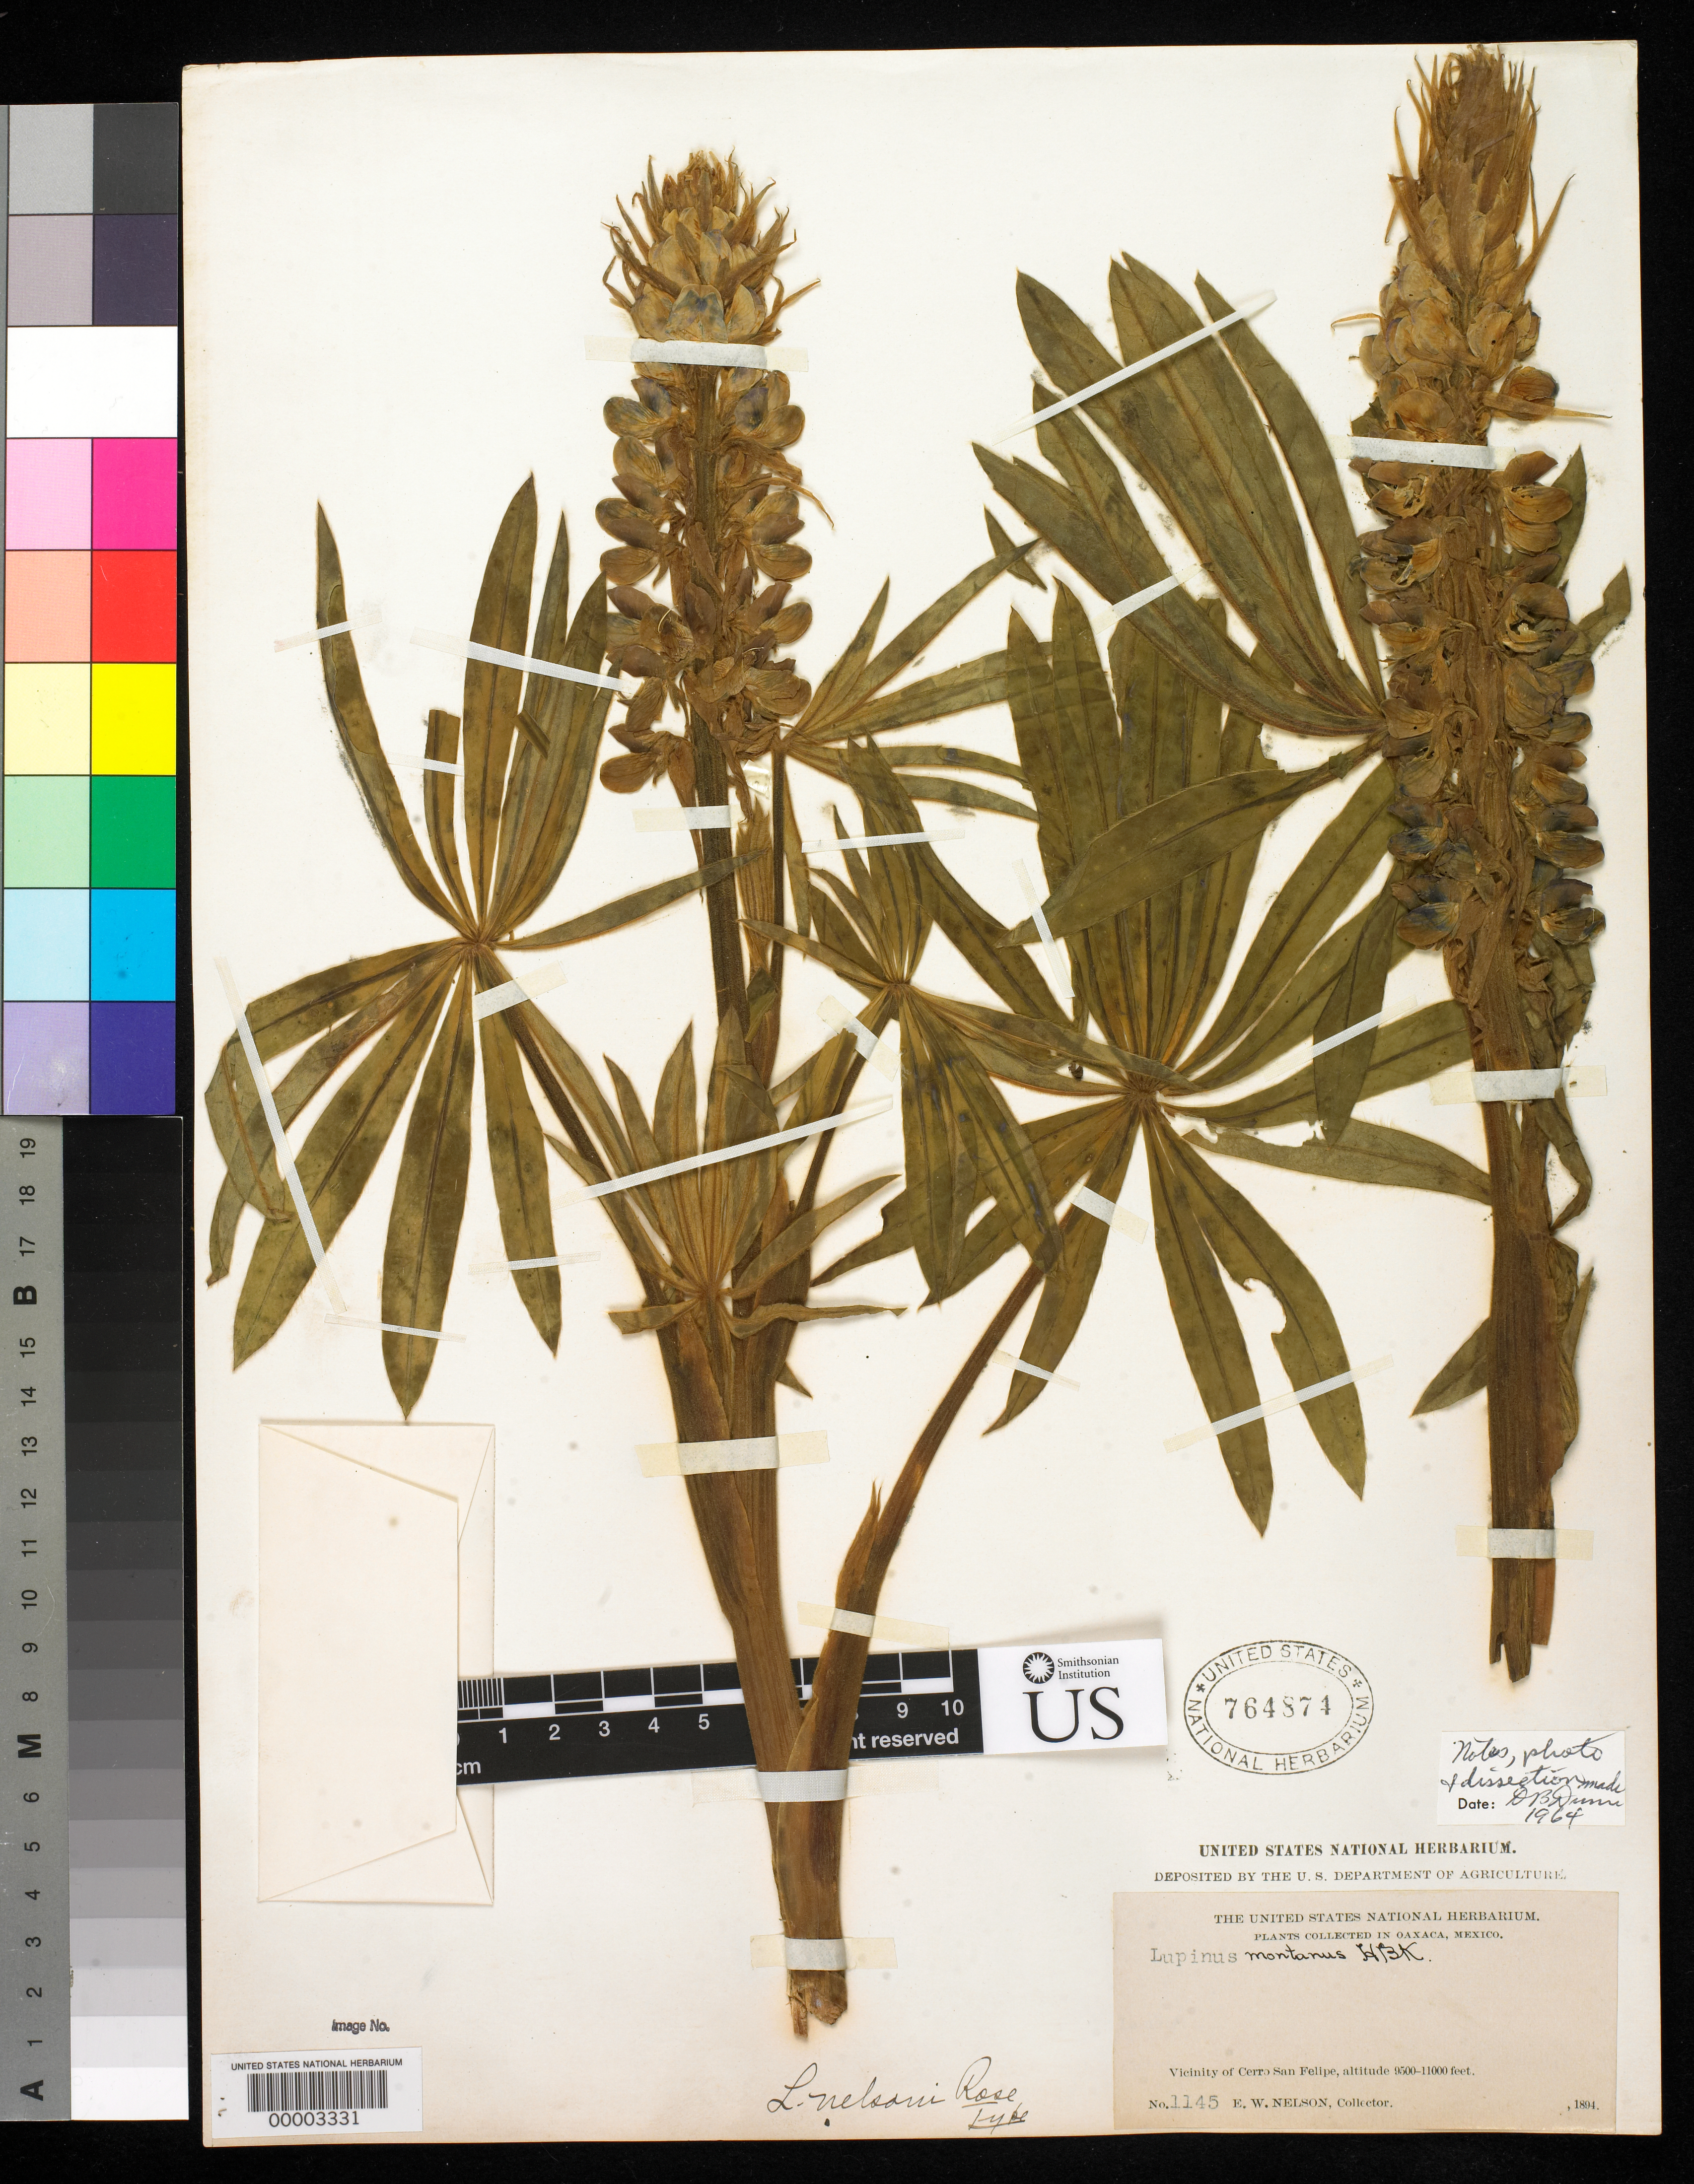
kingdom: Plantae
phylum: Tracheophyta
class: Magnoliopsida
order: Fabales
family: Fabaceae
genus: Lupinus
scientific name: Lupinus nelsoni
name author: Rose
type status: Type Collection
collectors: E. W. Nelson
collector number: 1145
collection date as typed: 1894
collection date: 1894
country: Mexico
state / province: Oaxaca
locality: Cerro San Felipe.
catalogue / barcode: US 764874